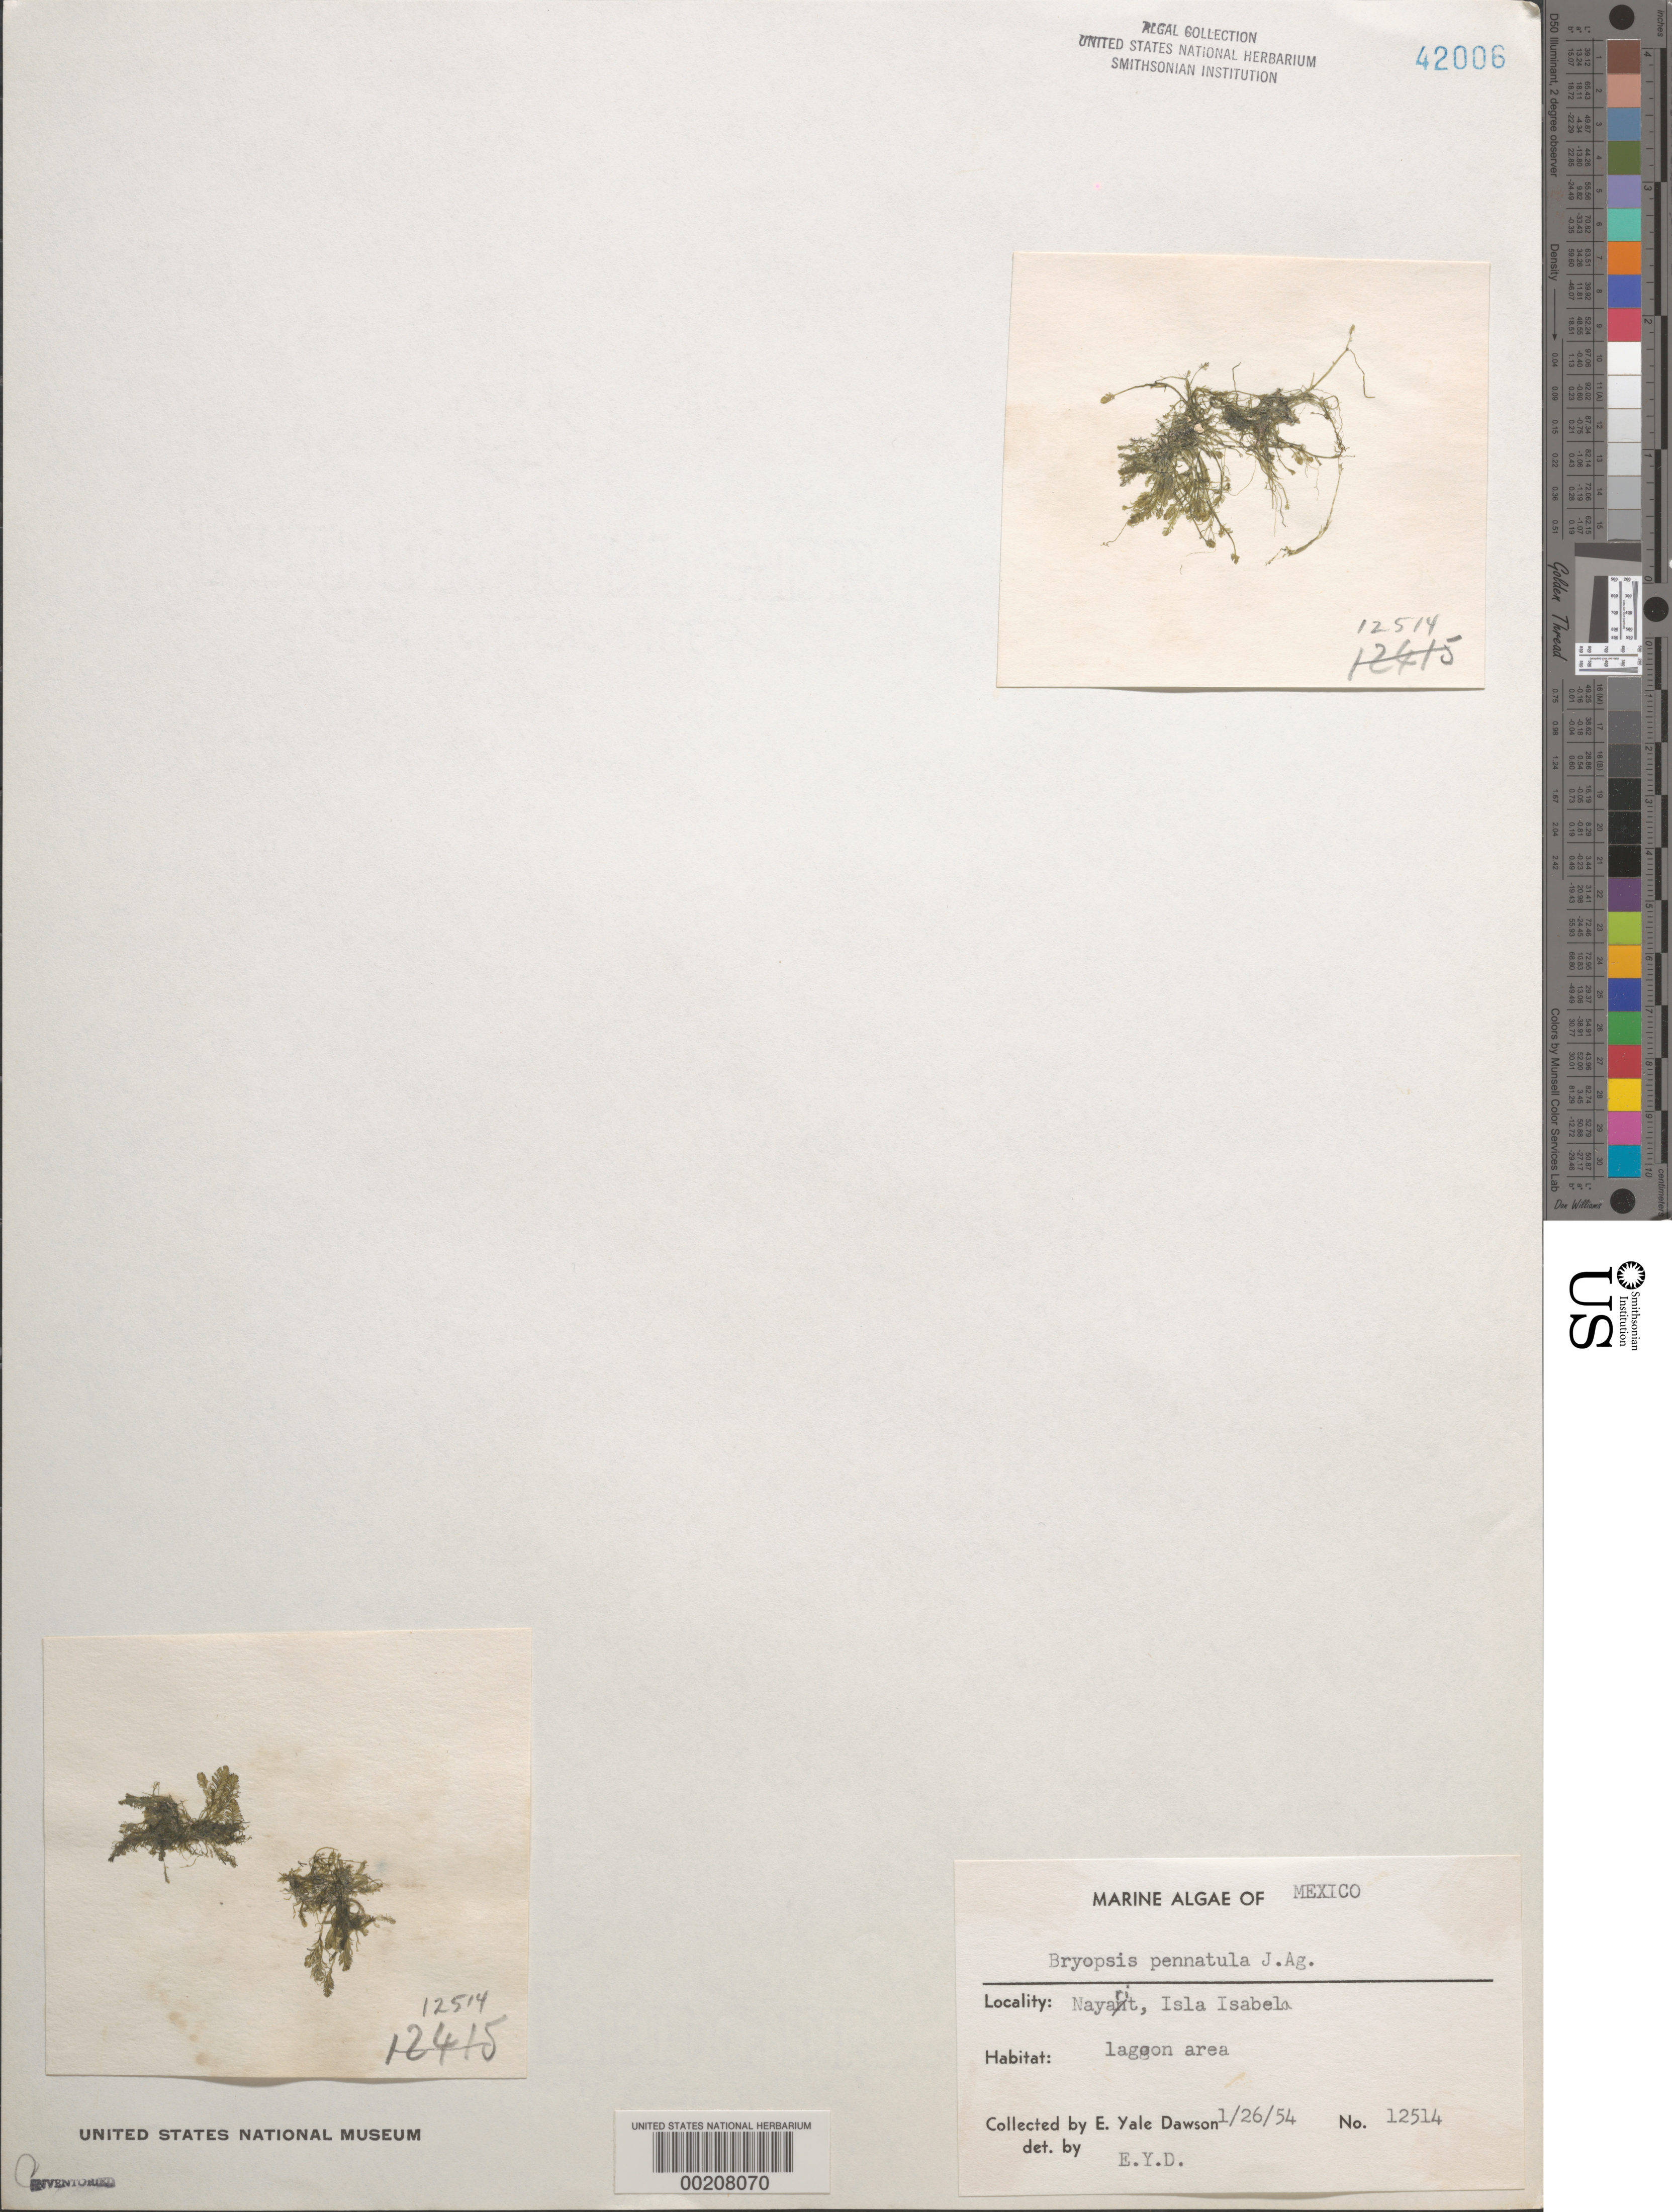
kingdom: Plantae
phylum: Chlorophyta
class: Ulvophyceae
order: Bryopsidales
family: Bryopsidaceae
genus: Bryopsis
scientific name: Bryopsis pennatula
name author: J. Agardh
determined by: Dawson, E. Y.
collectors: E. Y. Dawson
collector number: EYD 12514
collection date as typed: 26 Jan 1954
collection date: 1954-01-26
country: Mexico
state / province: Nayarit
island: Isla Isabela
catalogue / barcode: US 42006